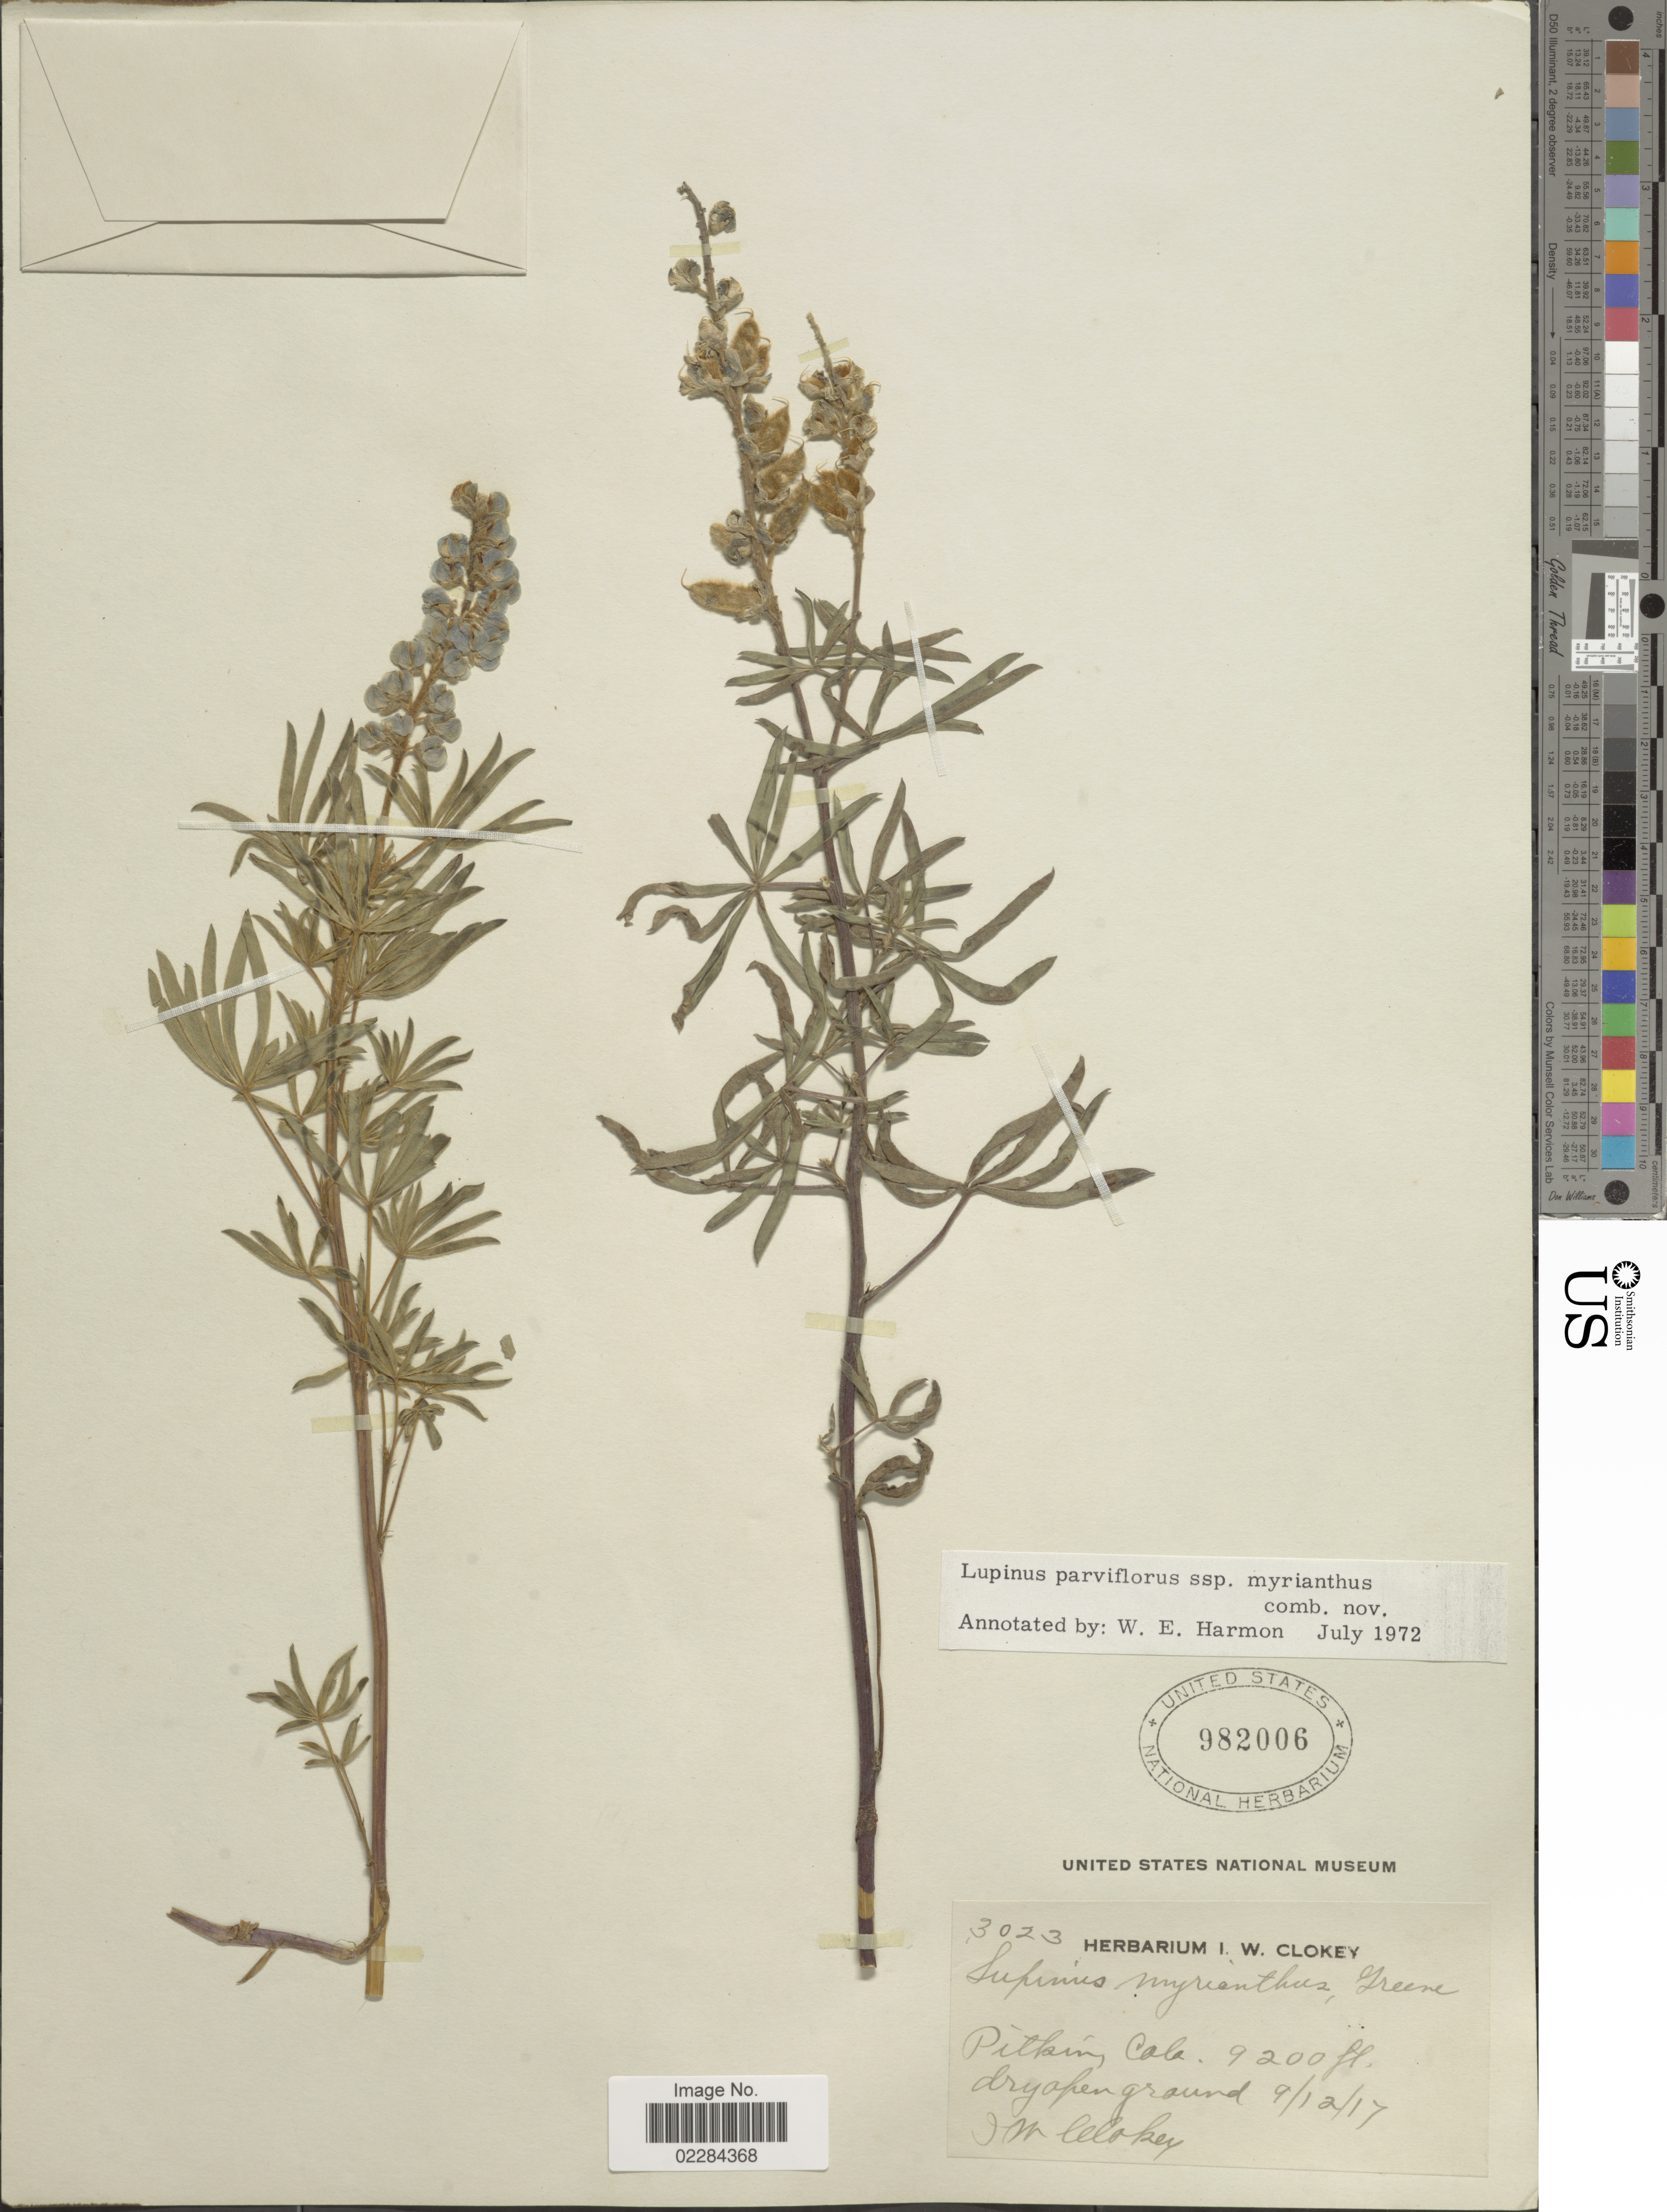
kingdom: Plantae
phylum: Tracheophyta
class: Magnoliopsida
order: Fabales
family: Fabaceae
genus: Lupinus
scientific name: Lupinus argenteus var. myrianthus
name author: (Greene) Isley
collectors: I. W. Clokey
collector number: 3023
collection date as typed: Transcribed d/m/y: 12/9/17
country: United States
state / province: Colorado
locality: Pitkin, Colo.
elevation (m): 2804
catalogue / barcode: US 982006